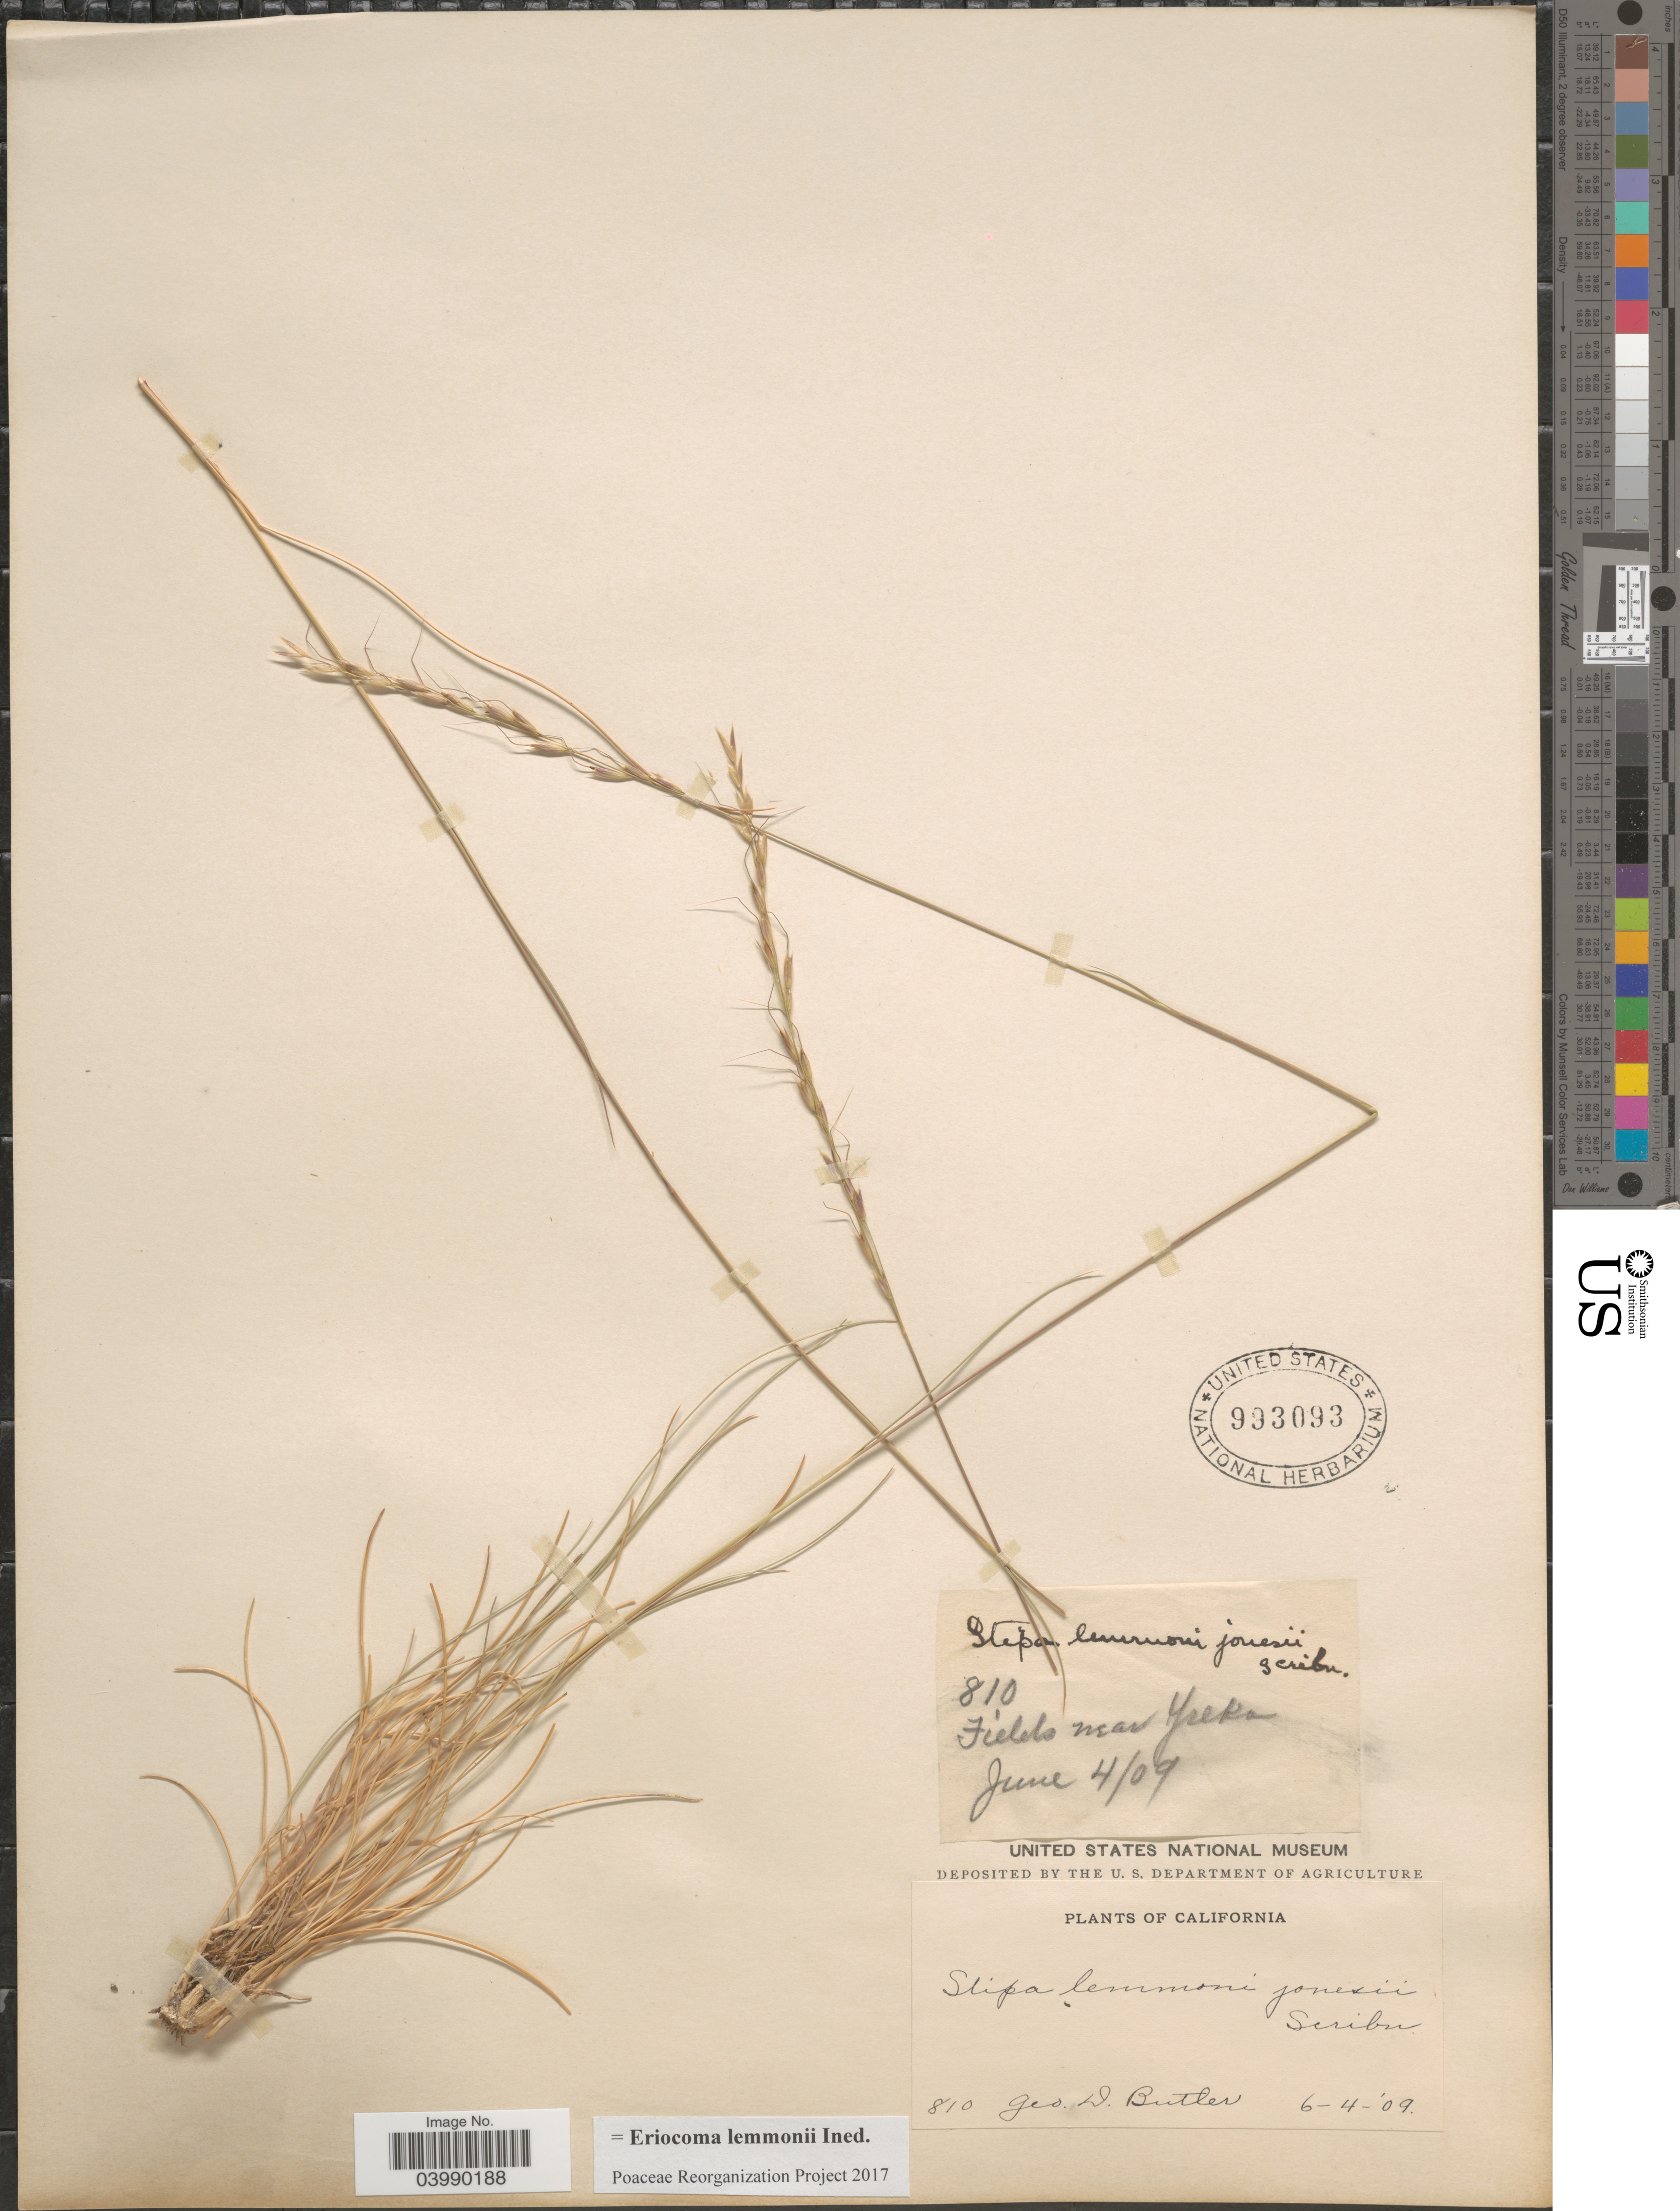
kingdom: Plantae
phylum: Tracheophyta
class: Liliopsida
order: Poales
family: Poaceae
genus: Eriocoma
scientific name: Eriocoma lemmonii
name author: (Vasey) Romasch.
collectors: G. D. Butler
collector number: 810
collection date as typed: Transcribed d/m/y: 4/6/9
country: United States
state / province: California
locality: Fields near Yreka.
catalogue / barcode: US 993093